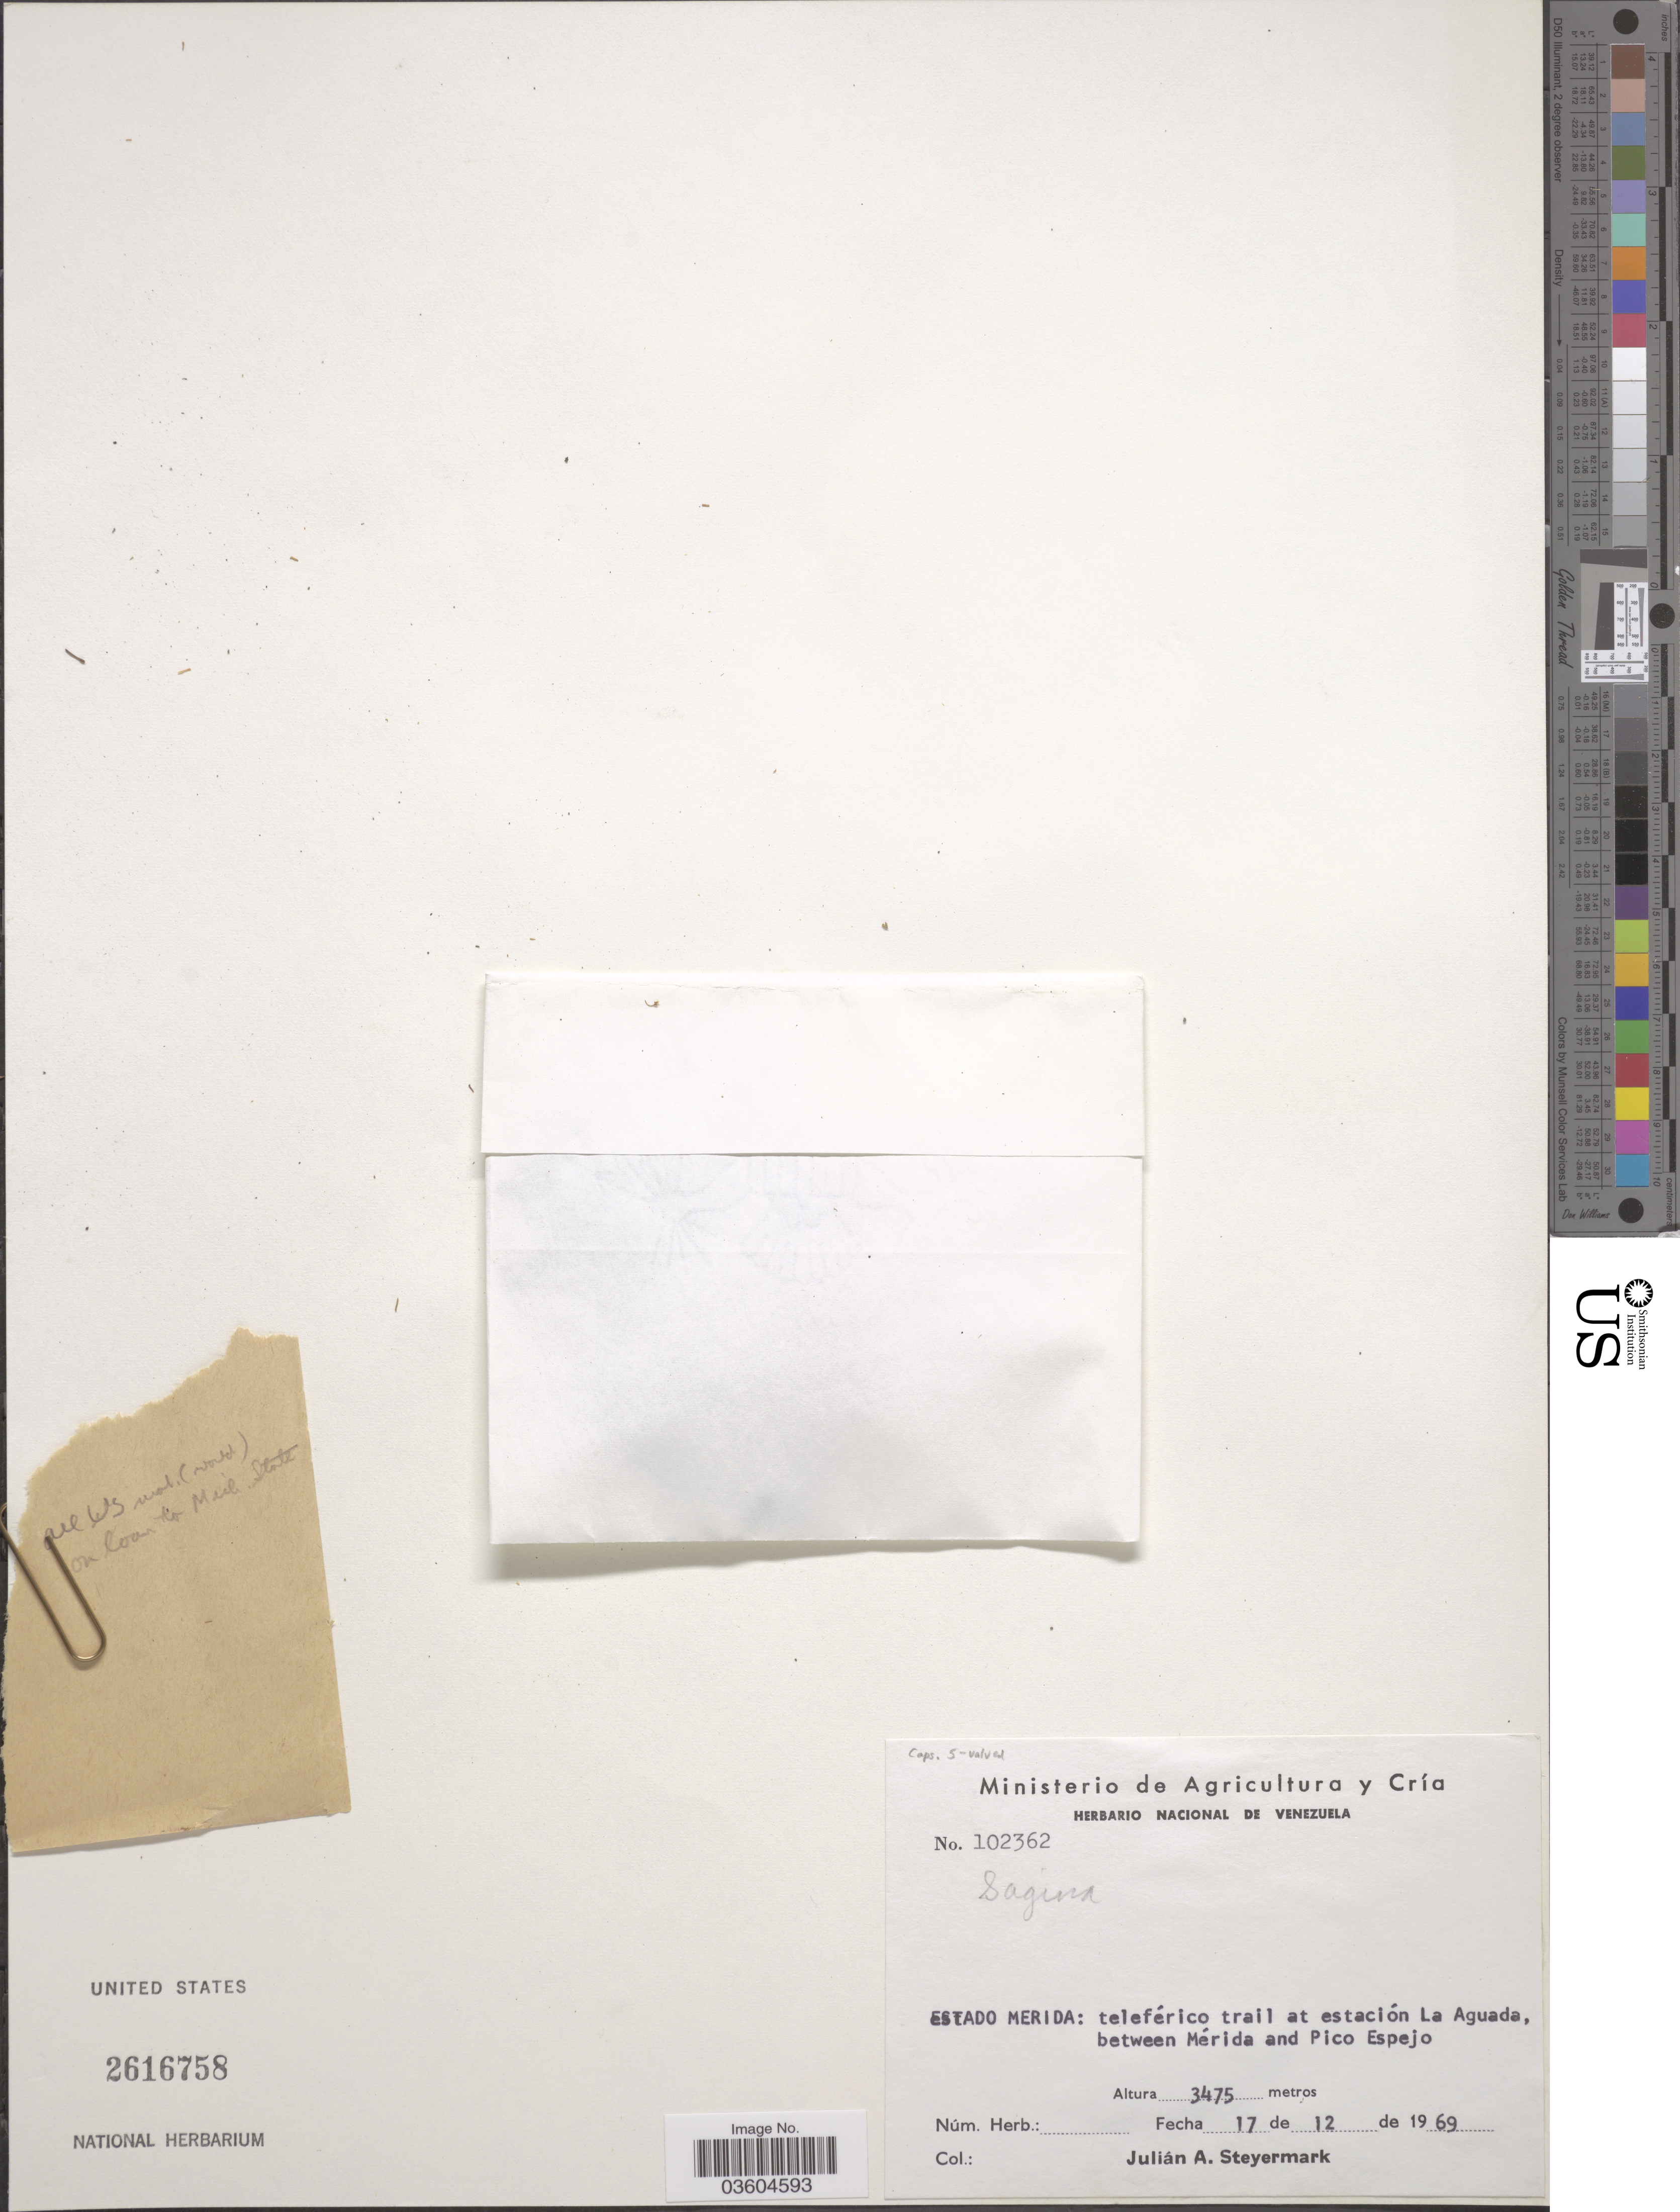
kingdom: Plantae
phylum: Tracheophyta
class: Magnoliopsida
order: Caryophyllales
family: Caryophyllaceae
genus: Sagina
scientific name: Sagina sp.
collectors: J. Steyermark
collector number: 102362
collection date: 1969-12-17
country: Venezuela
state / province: Mérida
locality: Teleférico trail at estación La Aguada, between Mérida and Pico Espejo.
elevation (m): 3475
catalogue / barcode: US 2616758